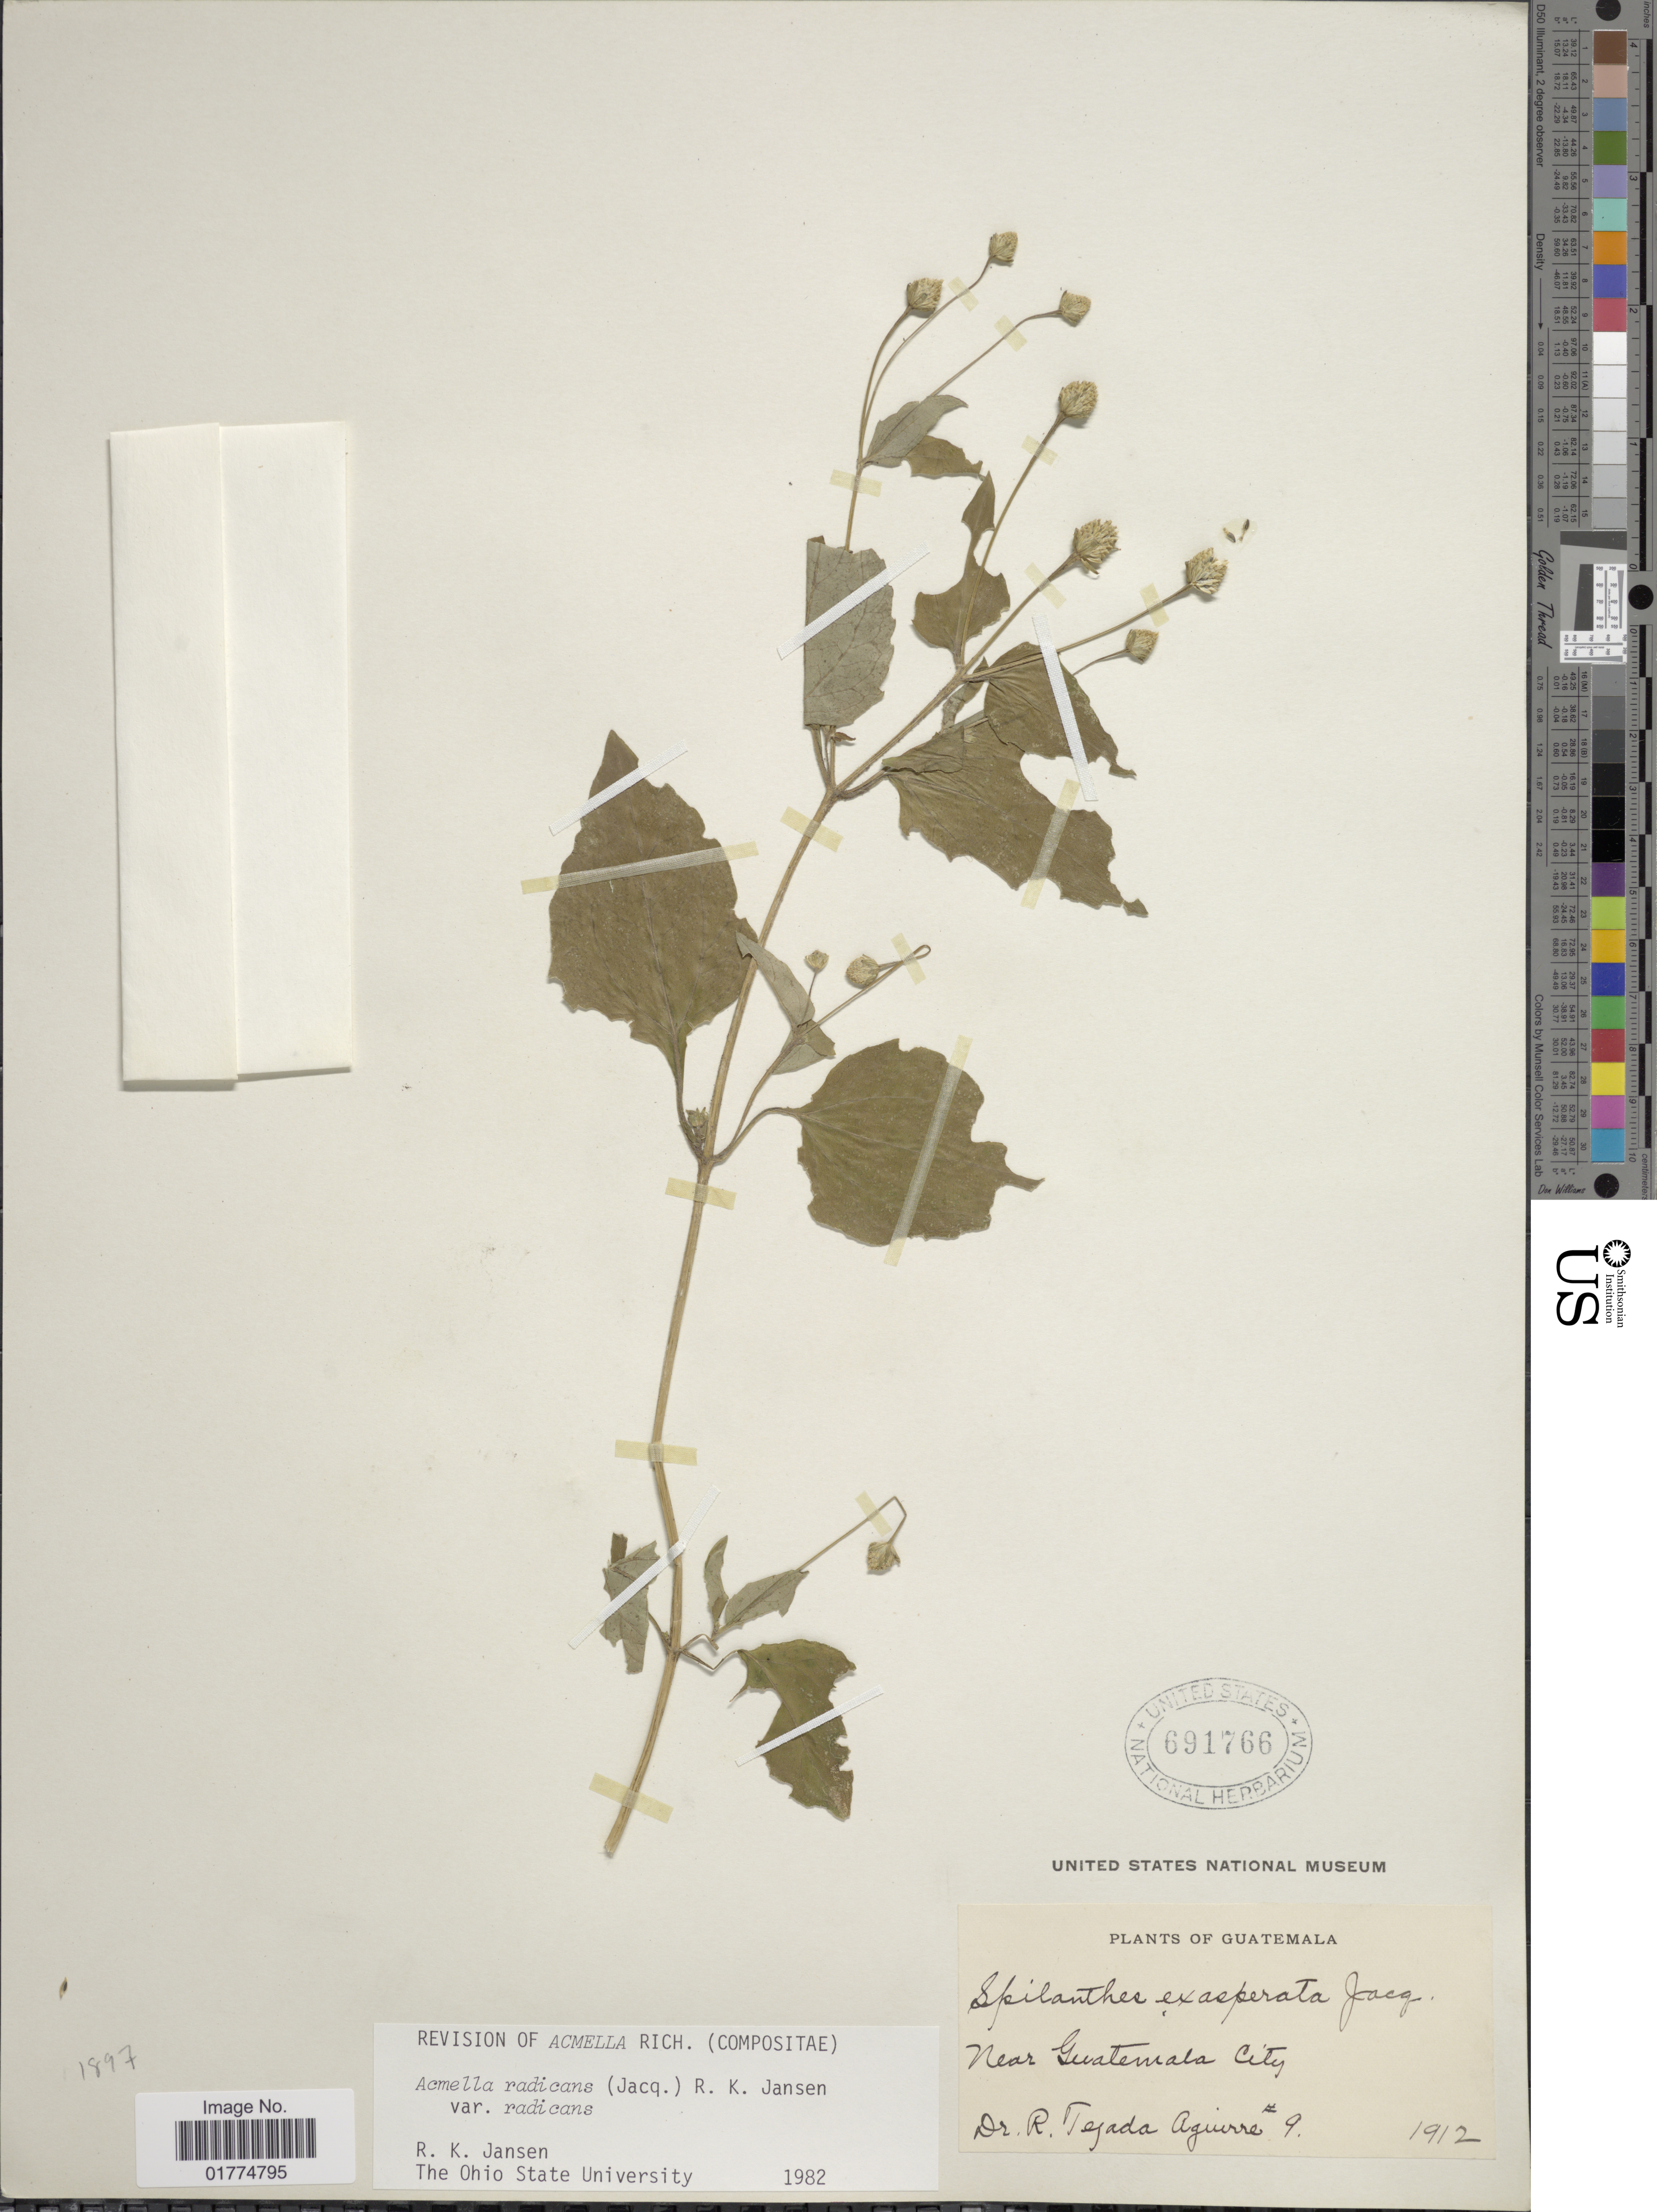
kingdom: Plantae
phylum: Tracheophyta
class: Magnoliopsida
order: Asterales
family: Asteraceae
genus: Acmella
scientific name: Acmella radicans var. radicans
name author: (Jacq.) R.K. Jansen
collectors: R. Aguirre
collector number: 9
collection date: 1912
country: Guatemala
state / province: Guatemala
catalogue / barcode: US 691766